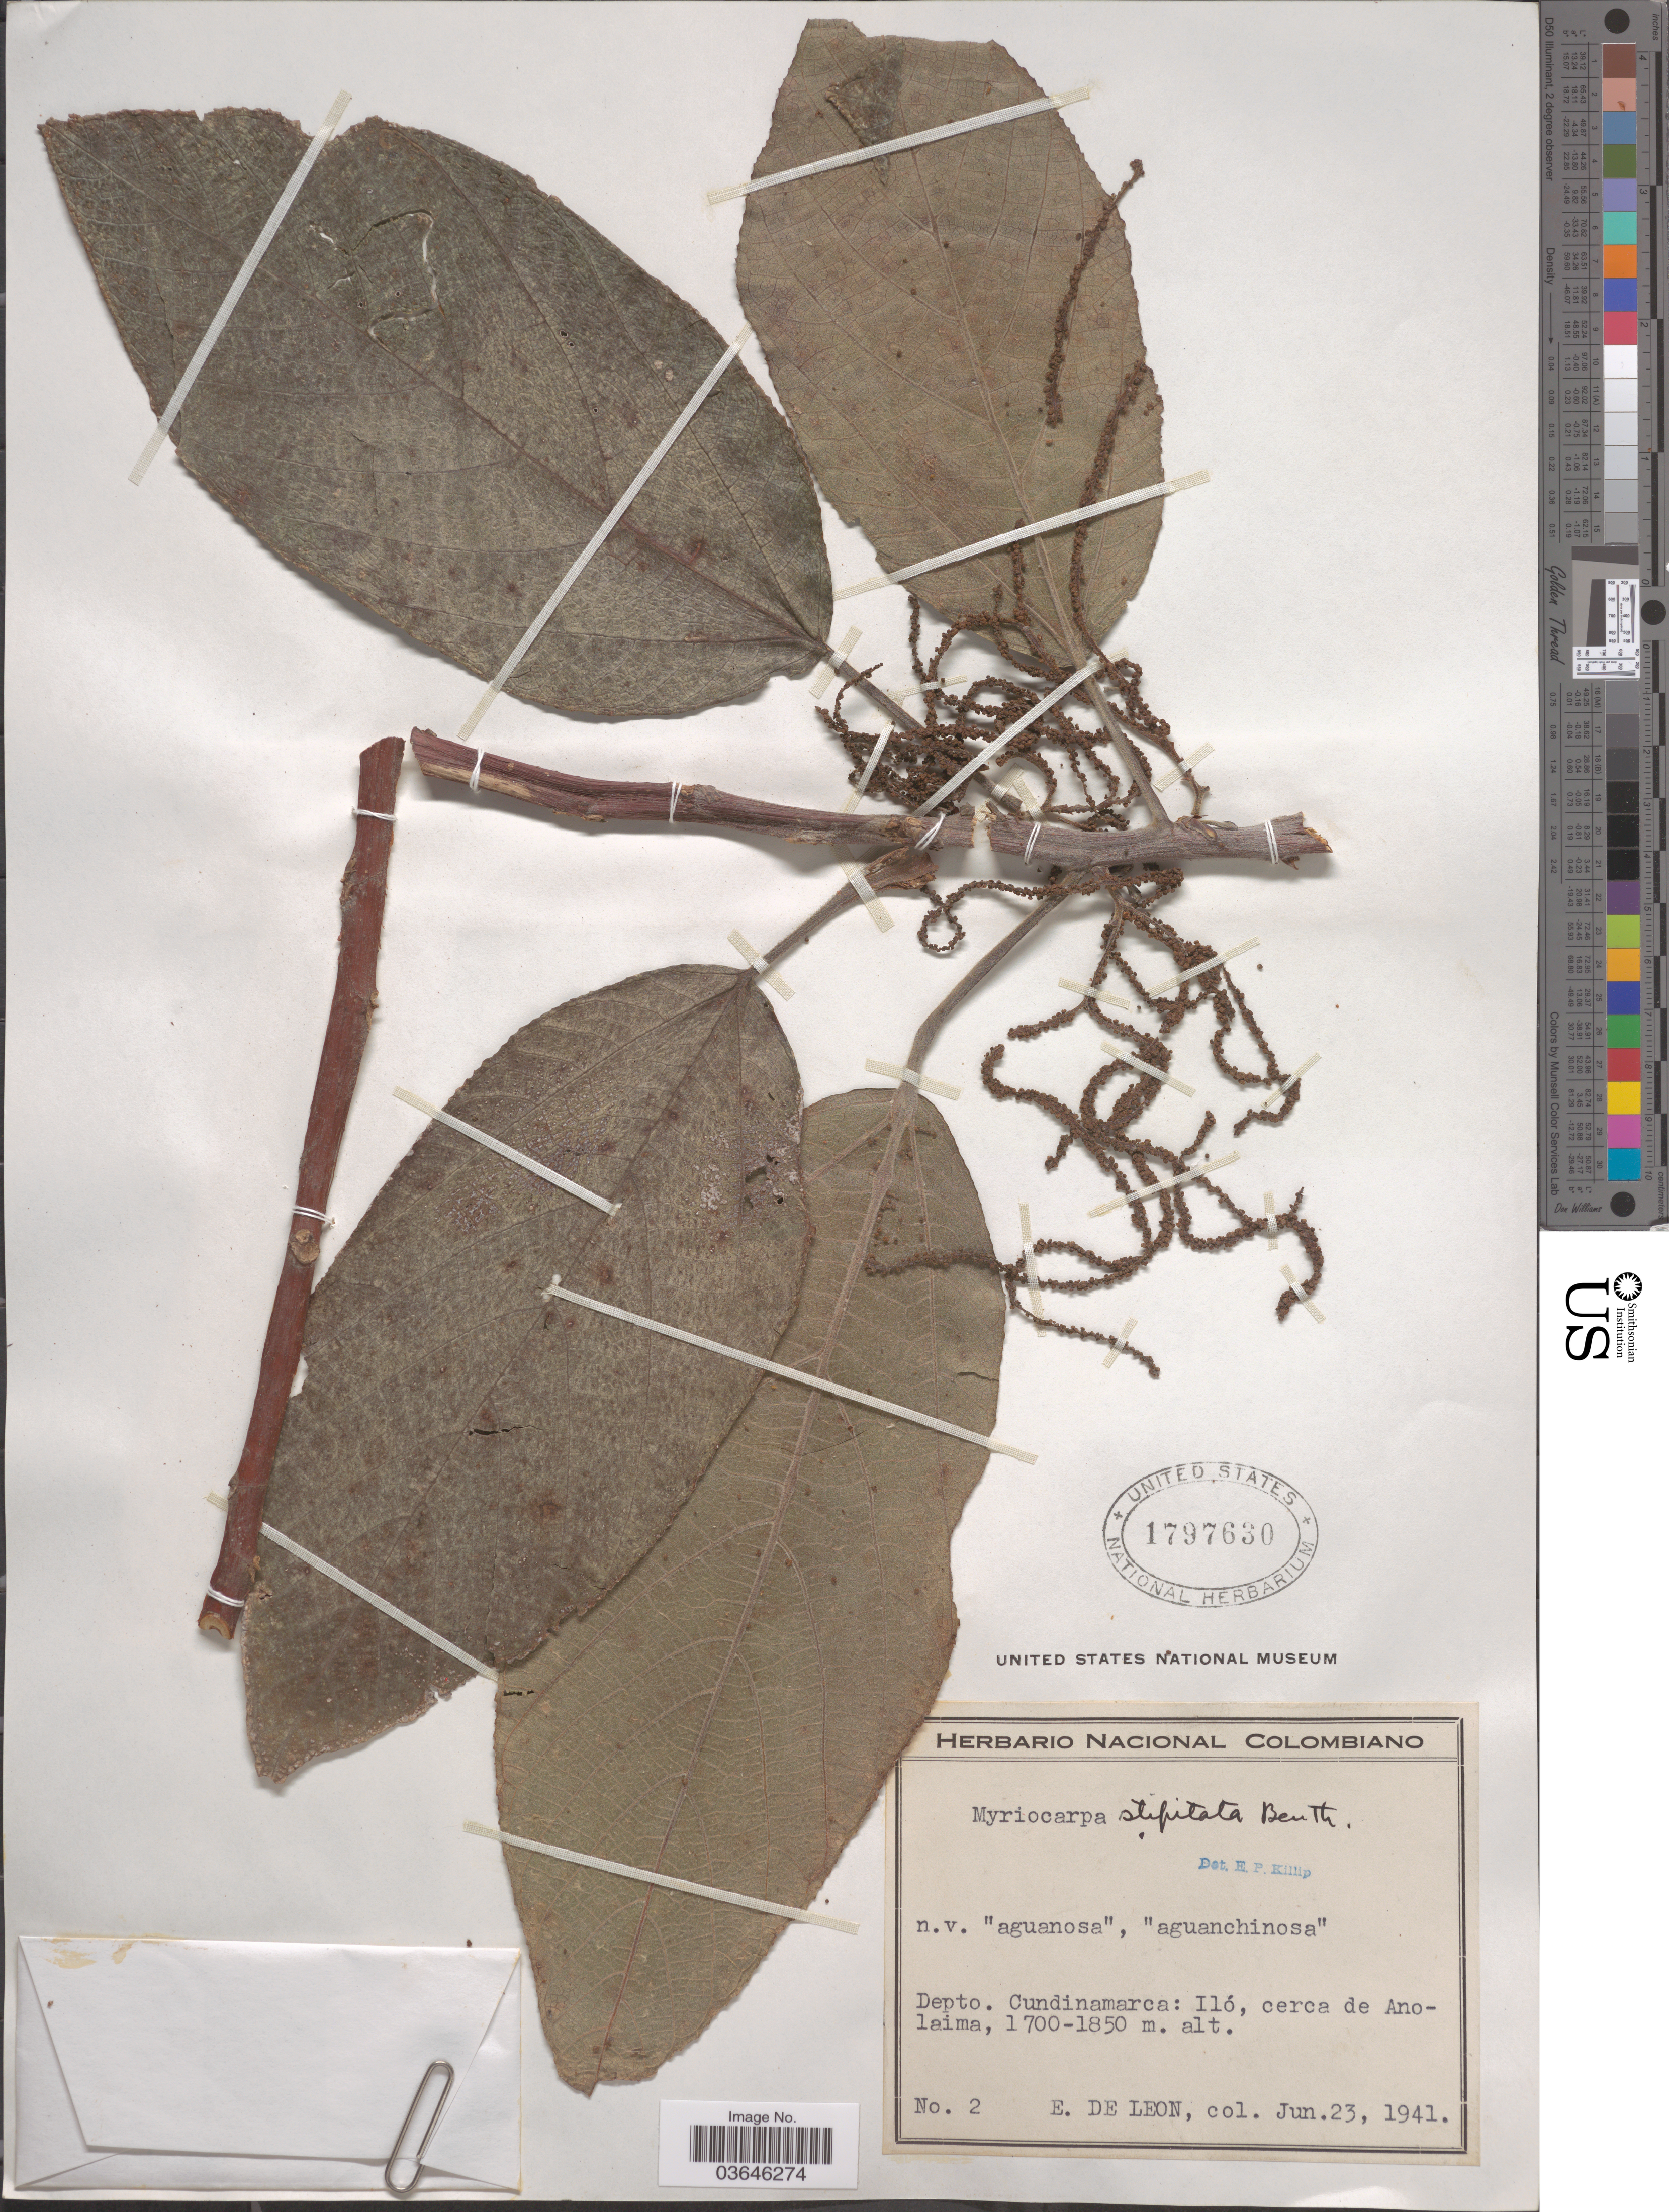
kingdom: Plantae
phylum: Tracheophyta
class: Magnoliopsida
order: Rosales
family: Urticaceae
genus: Myriocarpa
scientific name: Myriocarpa stipitata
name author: Benth.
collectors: E. de Leon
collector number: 2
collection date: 1941-06-23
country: Colombia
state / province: Cundinamarca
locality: Depto. Cundinamarca: Iló, cerca de Anolaima.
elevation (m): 1700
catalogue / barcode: US 1797630